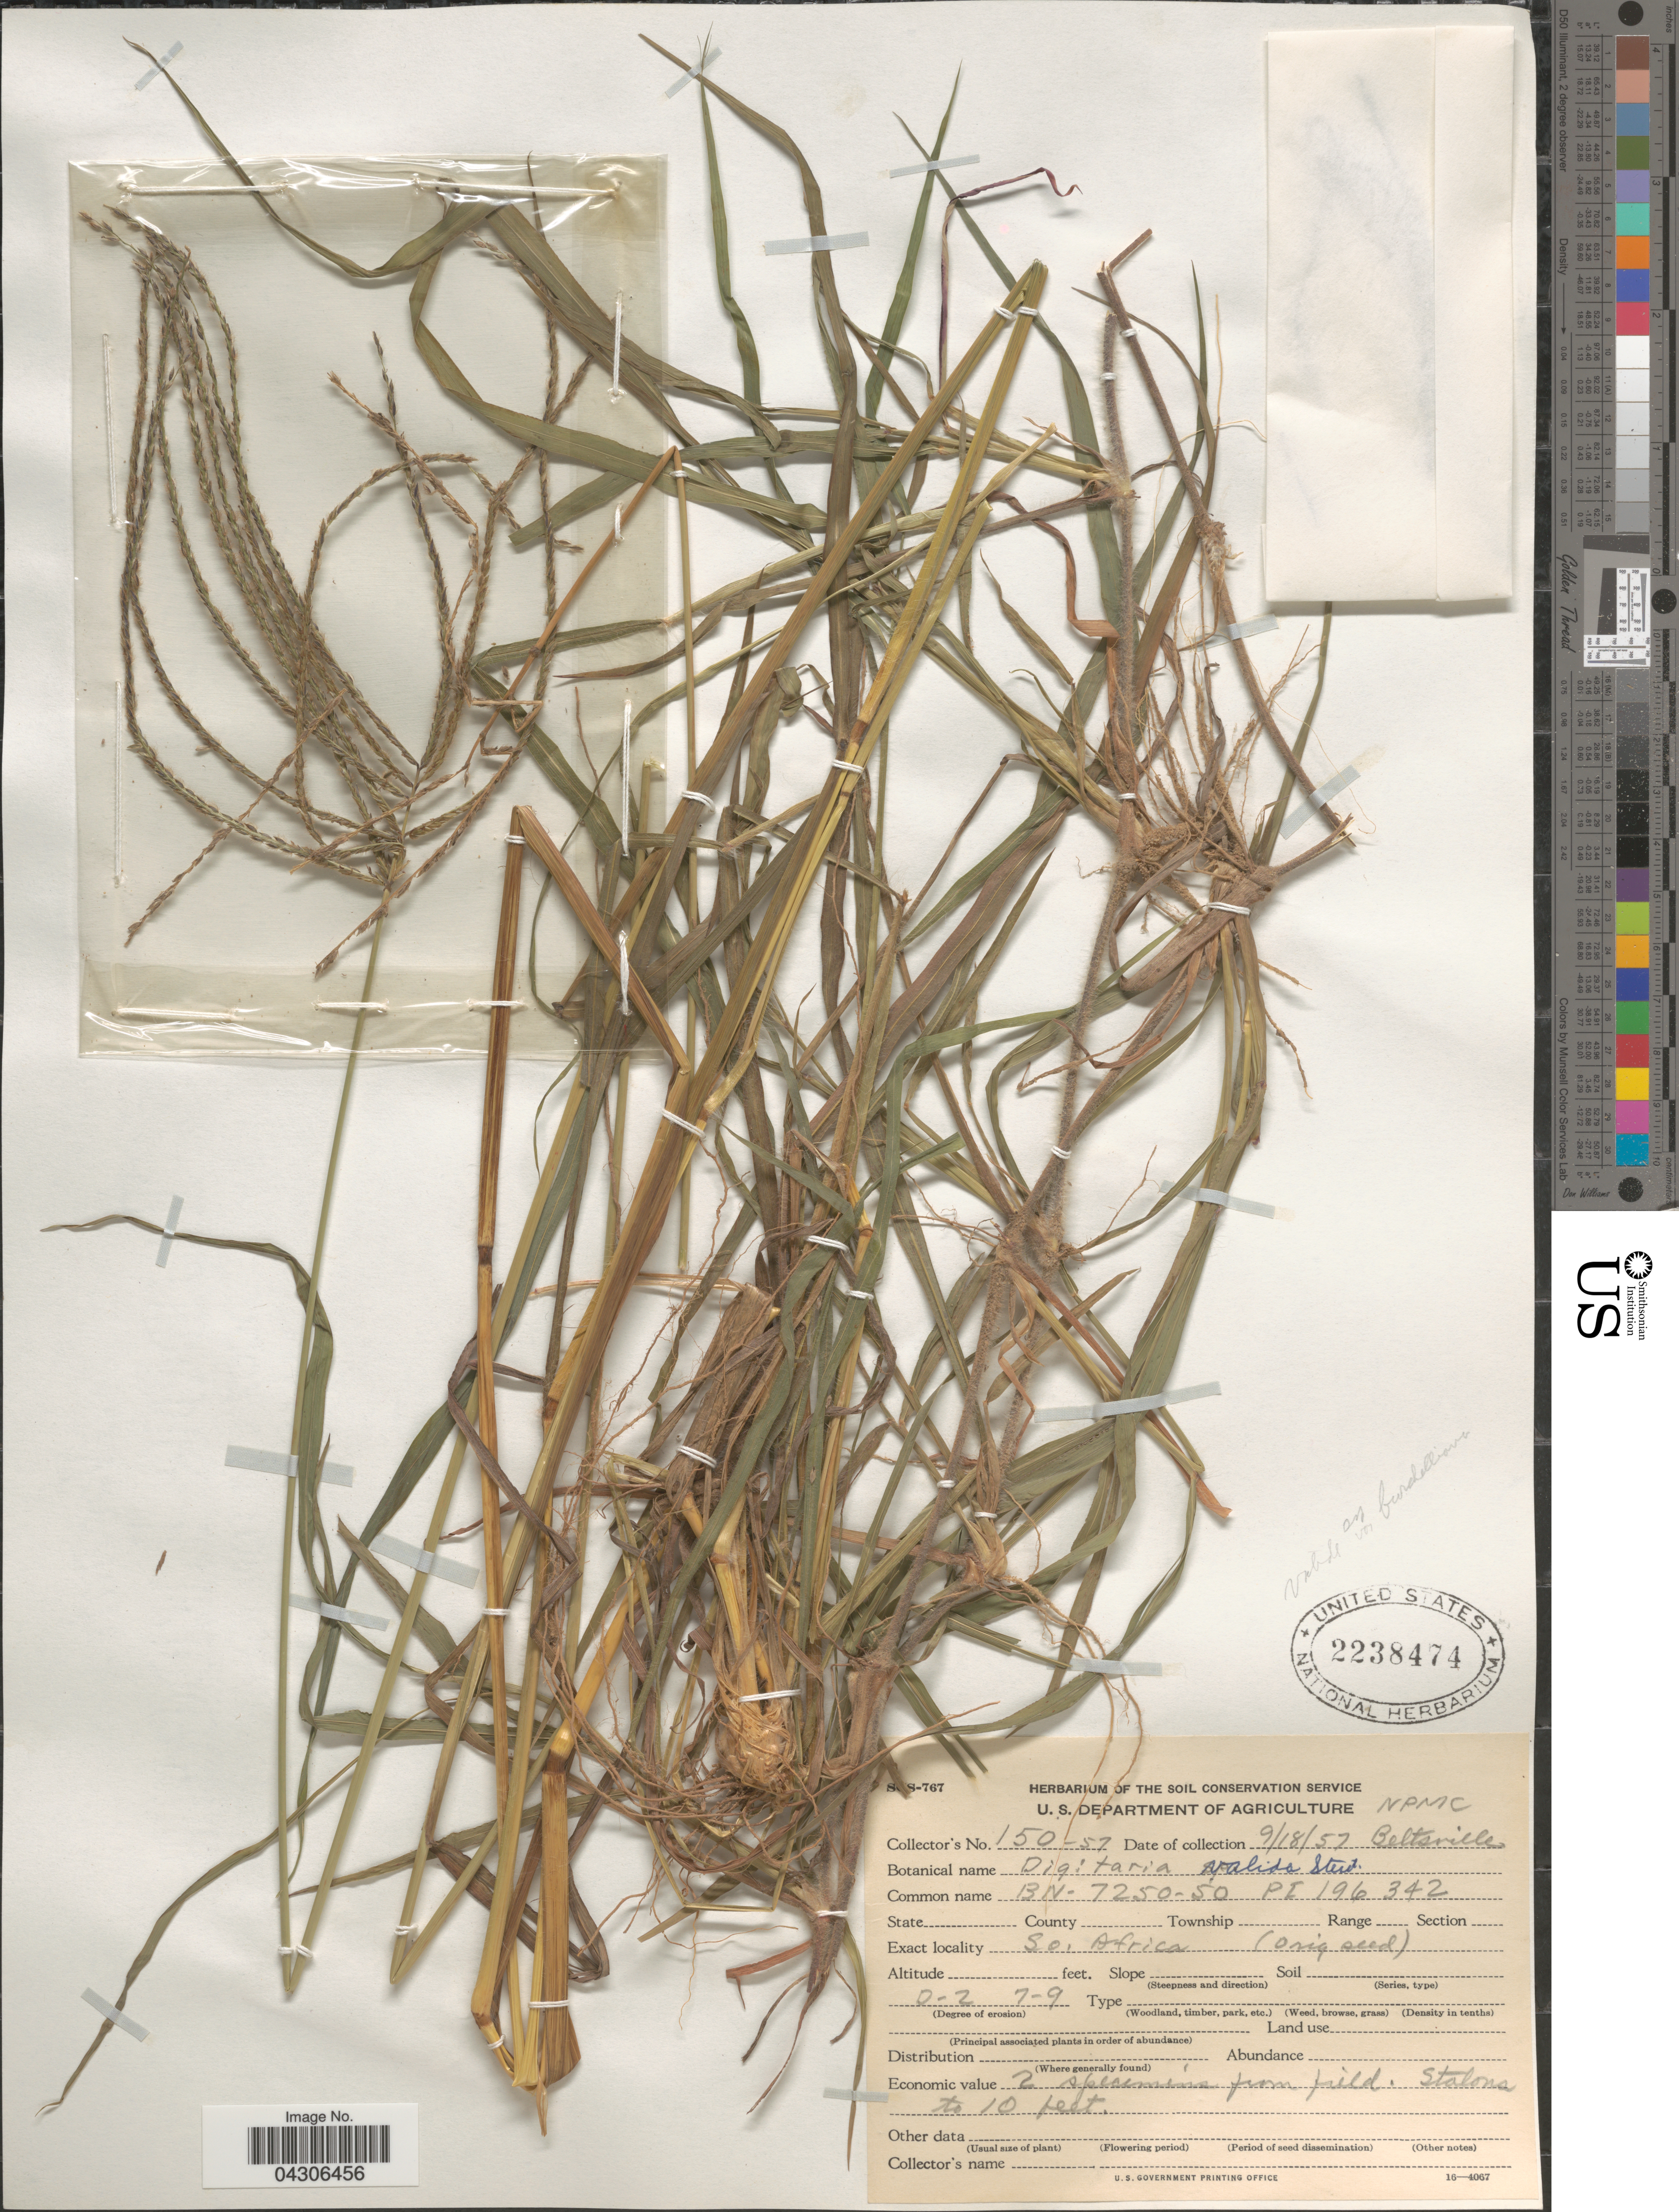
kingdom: Plantae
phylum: Tracheophyta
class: Liliopsida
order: Poales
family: Poaceae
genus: Digitaria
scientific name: Digitaria eriantha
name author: Steud.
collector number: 150-57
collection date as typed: Transcribed d/m/y: 18/9/57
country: United States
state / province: Maryland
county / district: Prince George's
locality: NPMC Beltsville.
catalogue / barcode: US 2238474